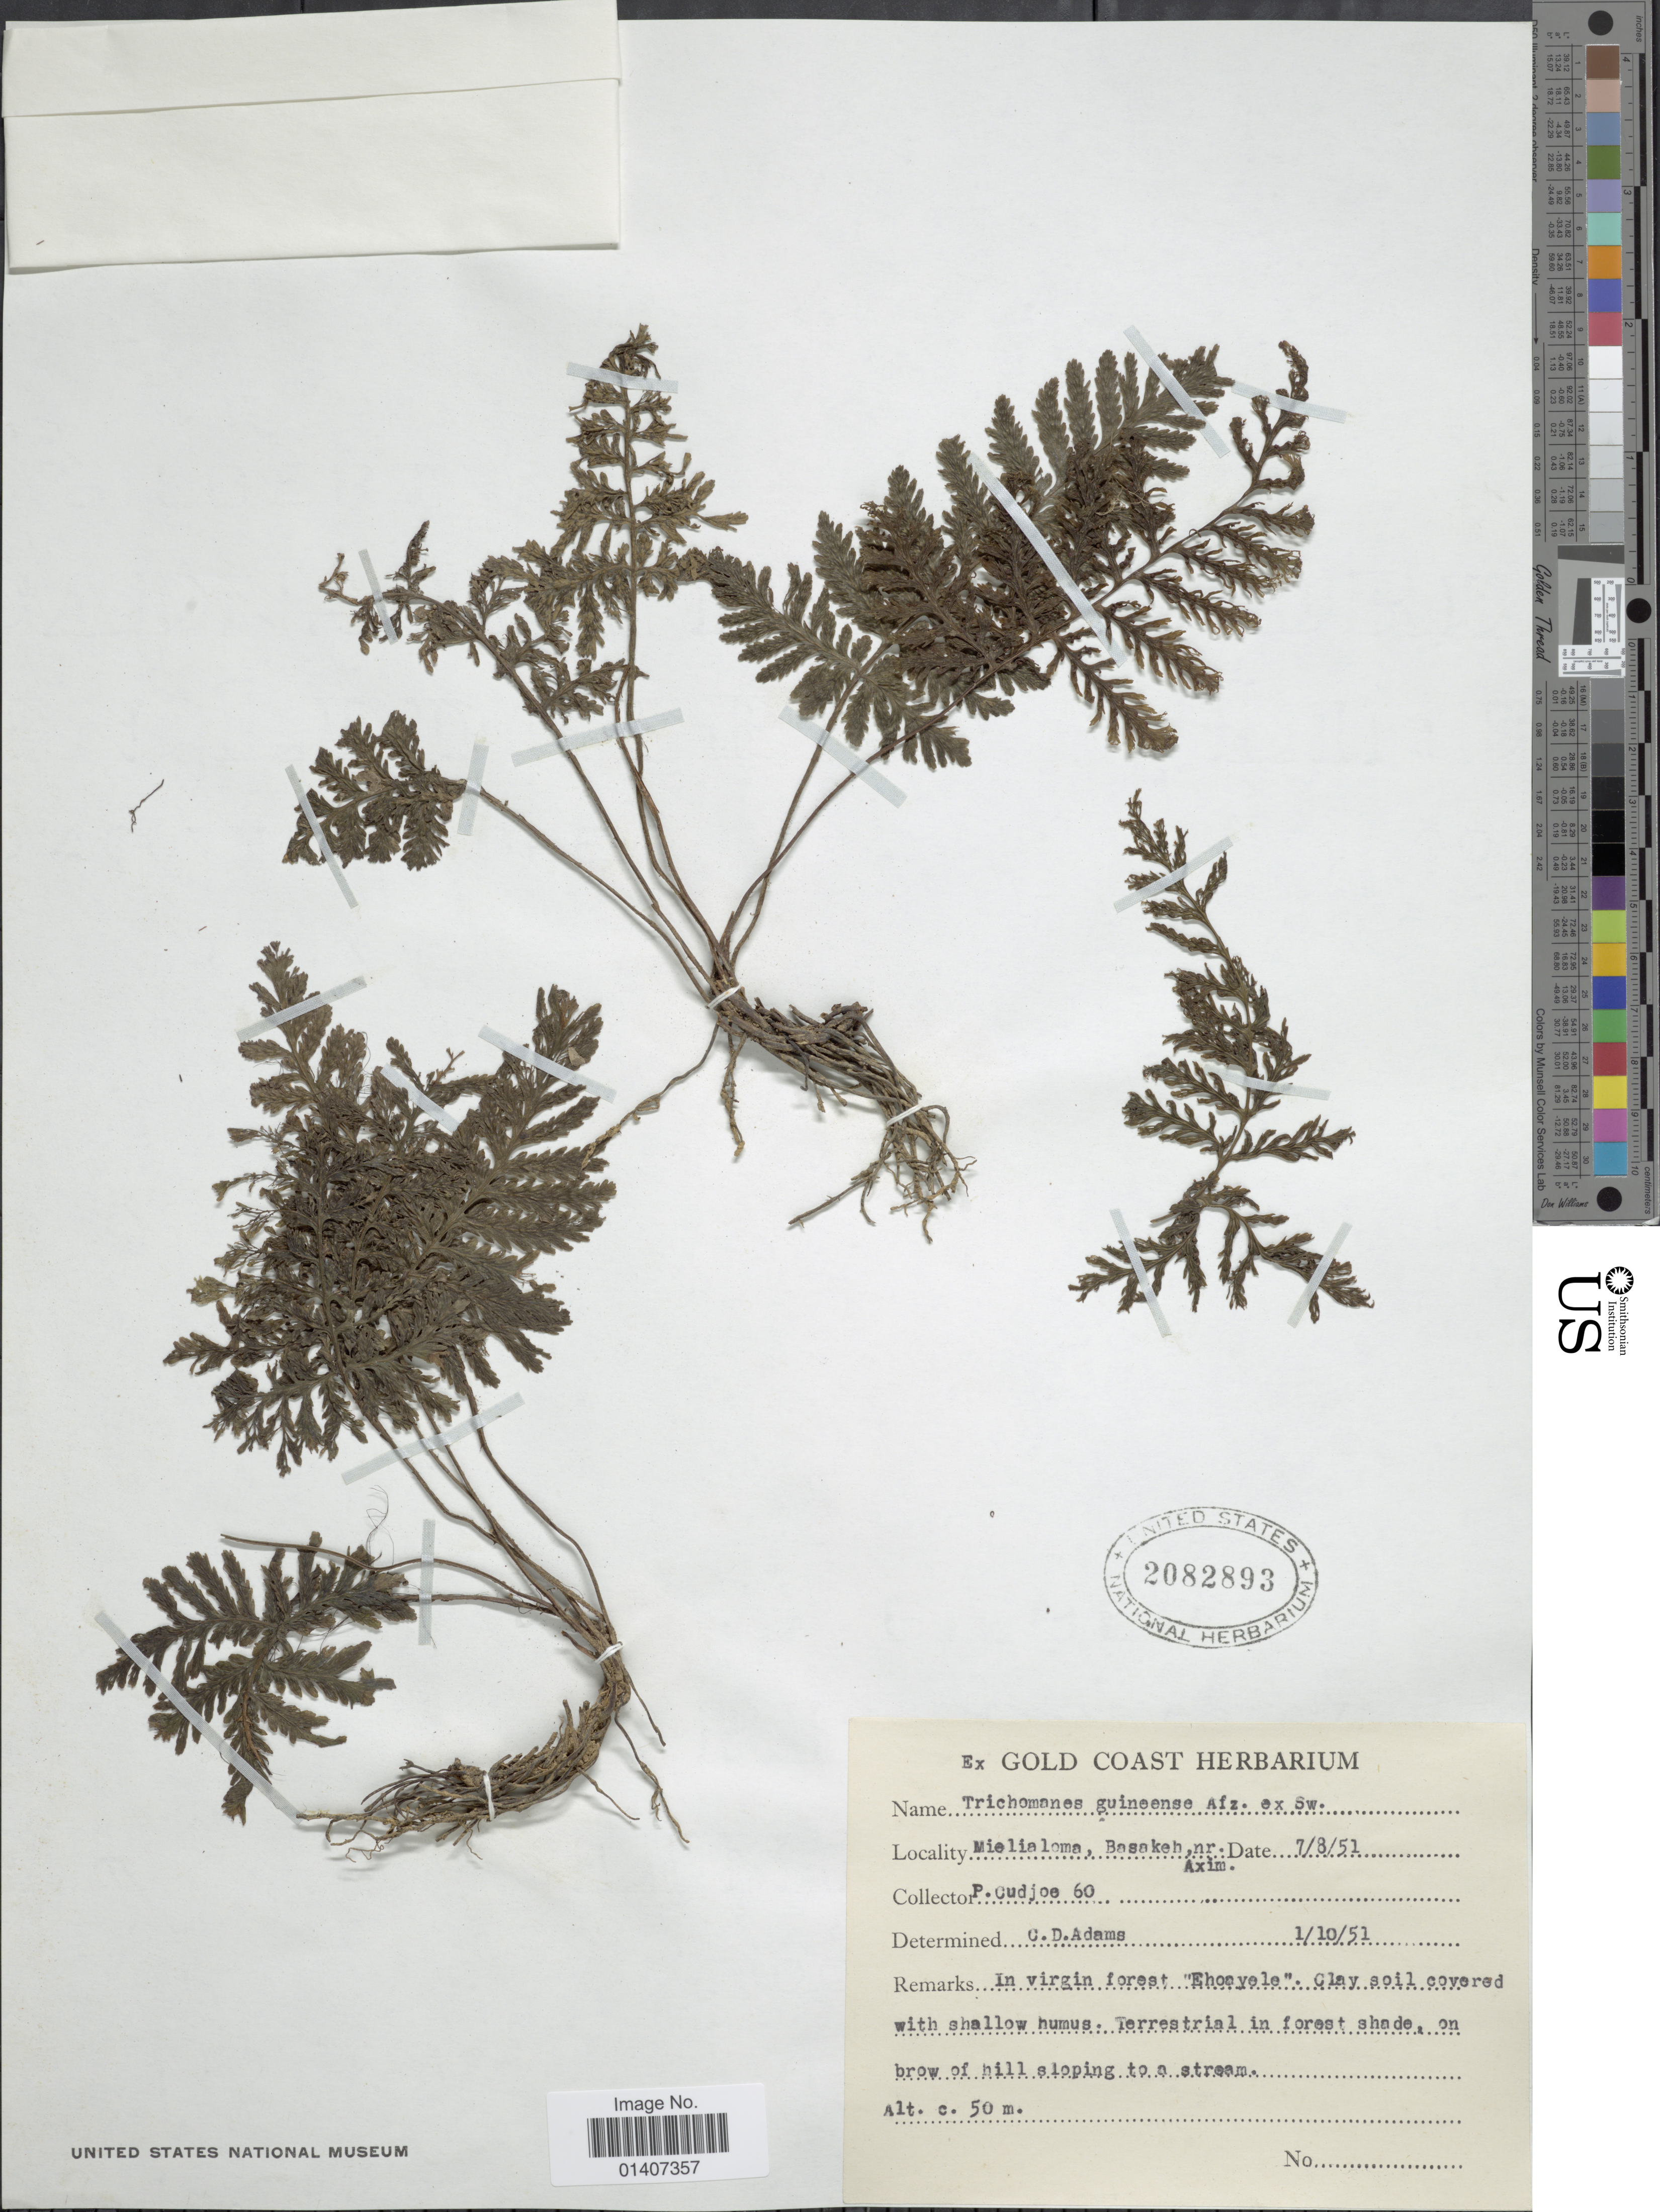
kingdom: Plantae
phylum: Tracheophyta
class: Polypodiopsida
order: Hymenophyllales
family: Hymenophyllaceae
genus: Abrodictyum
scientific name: Abrodictyum guineense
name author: (Afzel. ex Sw.) J.P. Roux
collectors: P. Cudjoe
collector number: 60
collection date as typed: Transcribed d/m/y: 7/8/51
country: Ghana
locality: Mielialoma Basakeh, nr. Axim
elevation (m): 50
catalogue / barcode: US 2082893